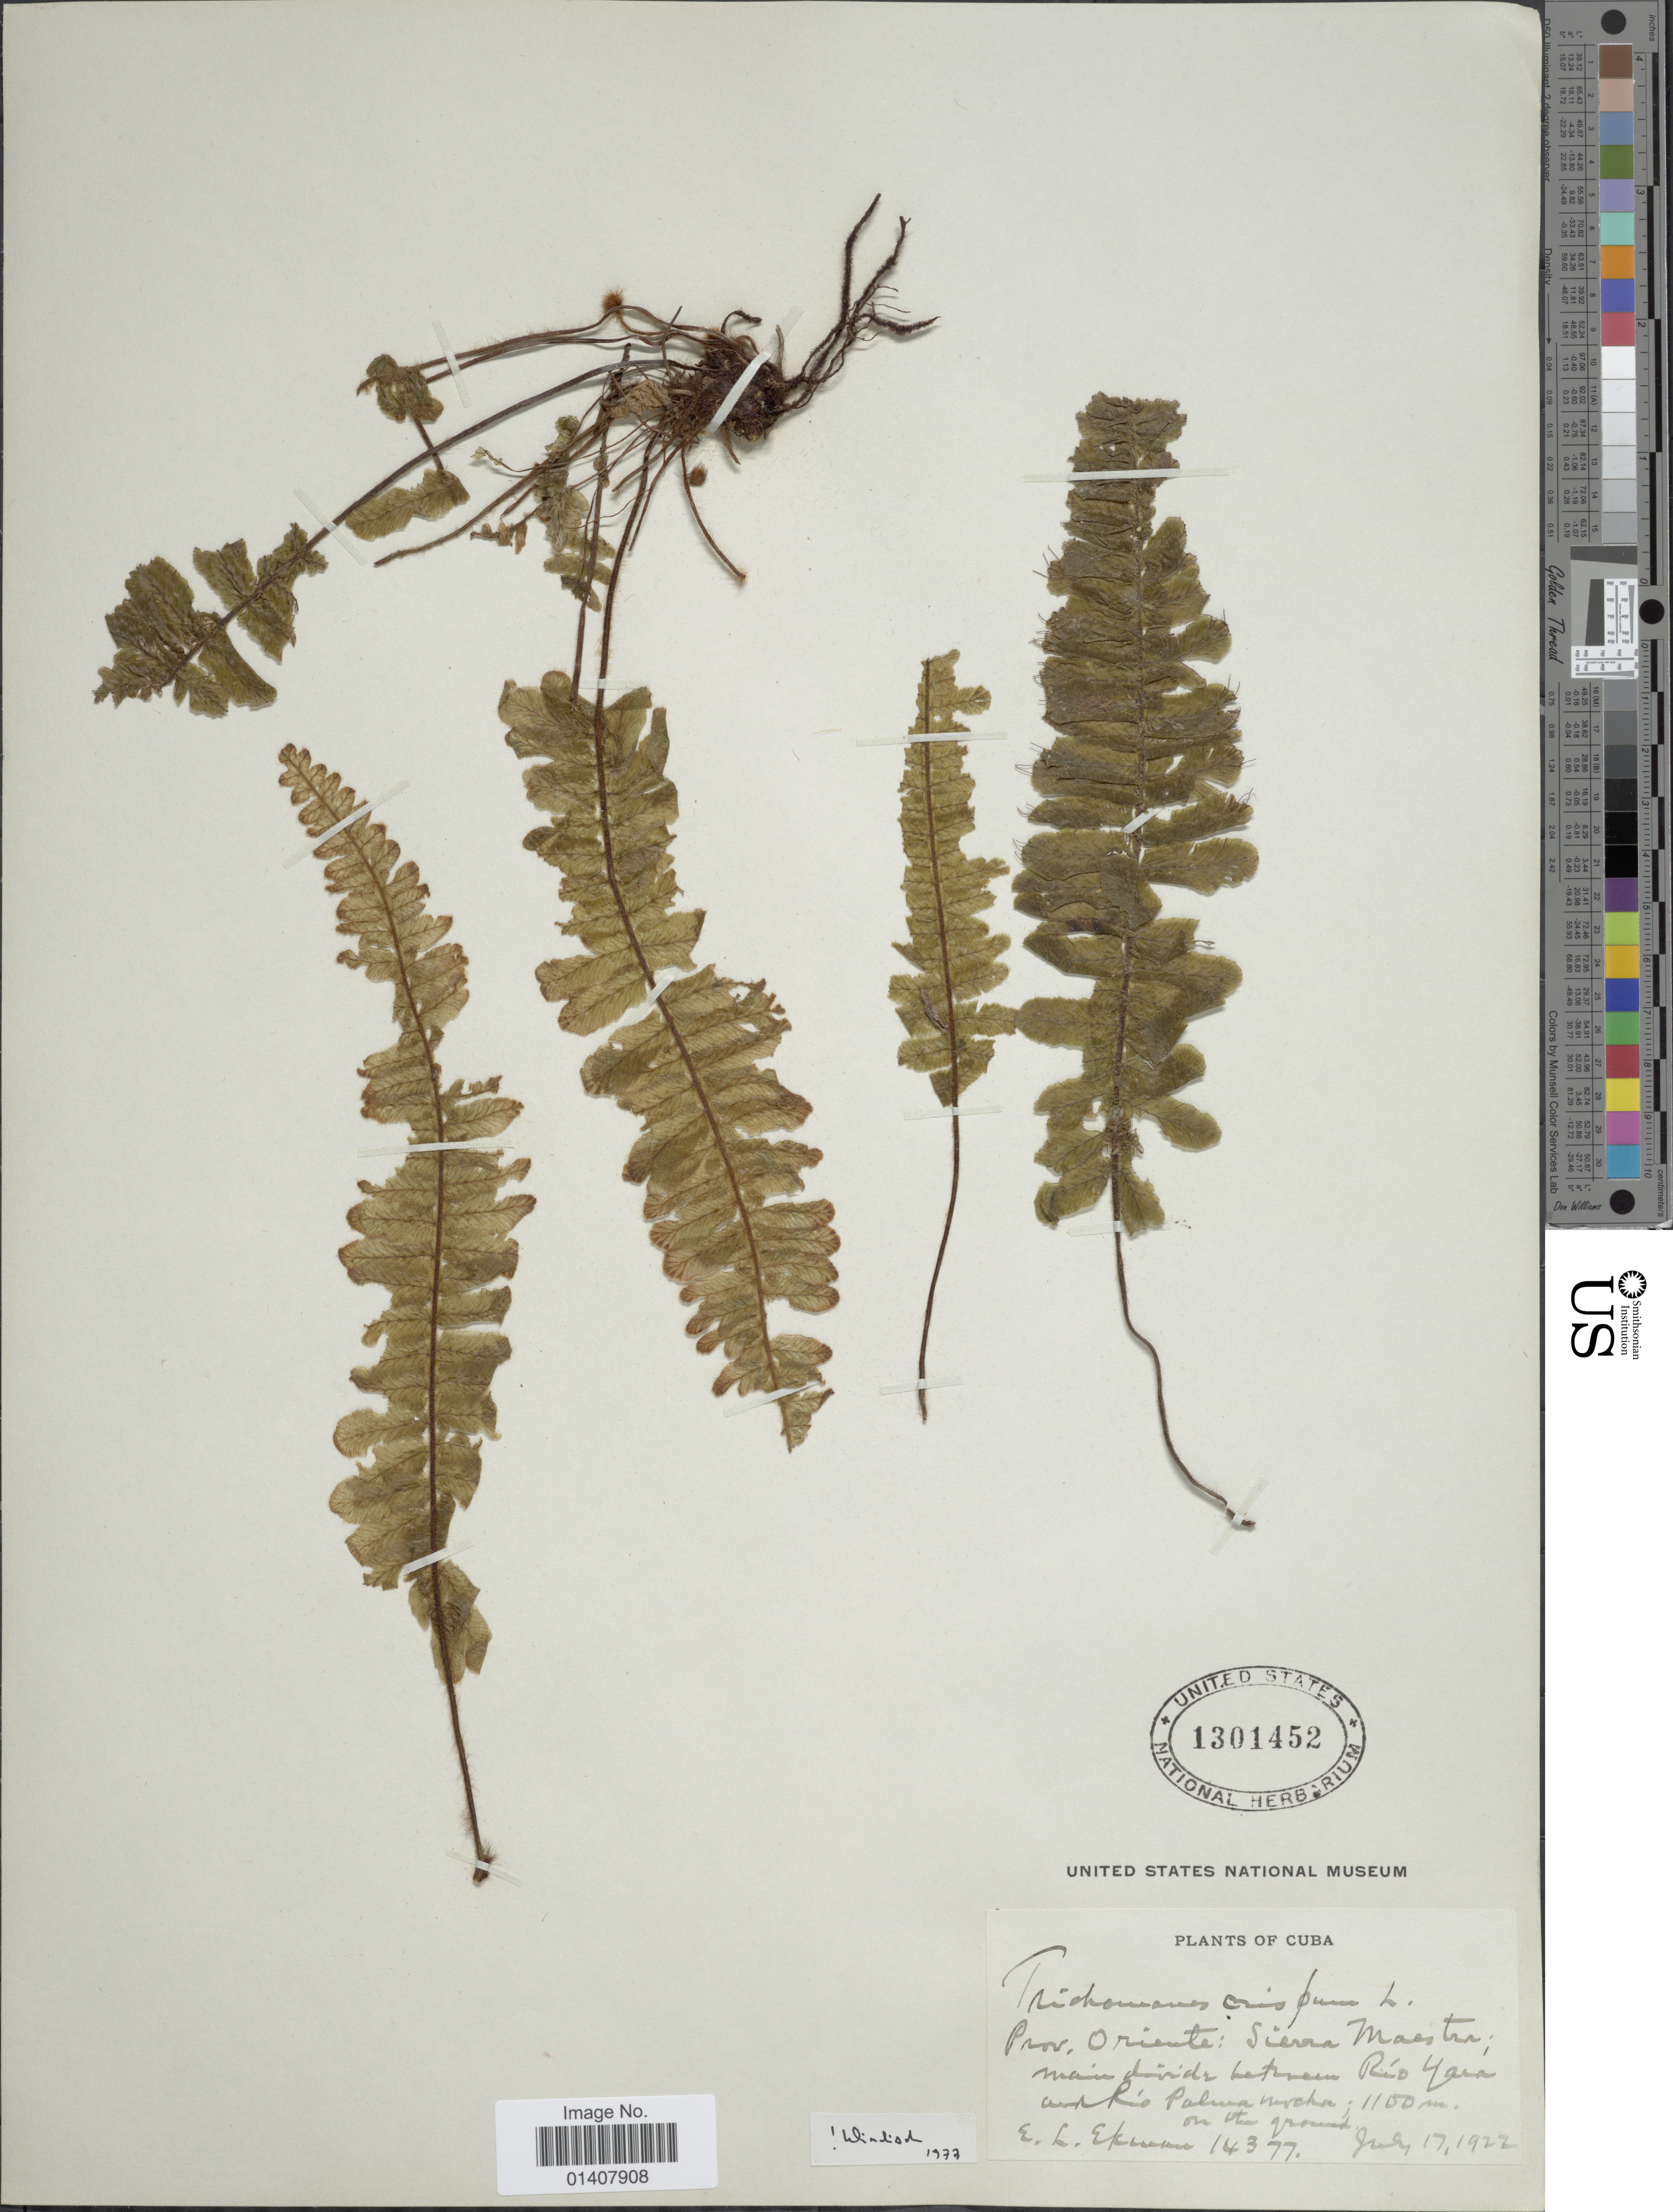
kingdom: Plantae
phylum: Tracheophyta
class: Polypodiopsida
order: Hymenophyllales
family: Hymenophyllaceae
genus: Trichomanes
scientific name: Trichomanes crispum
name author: L.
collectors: E. L. Ekman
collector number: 14377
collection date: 1922-07-17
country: Cuba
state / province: Oriente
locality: Sierra Maestra; Main divide between Rio Yara and Rio Palma Mocha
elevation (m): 1100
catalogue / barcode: US 1301452